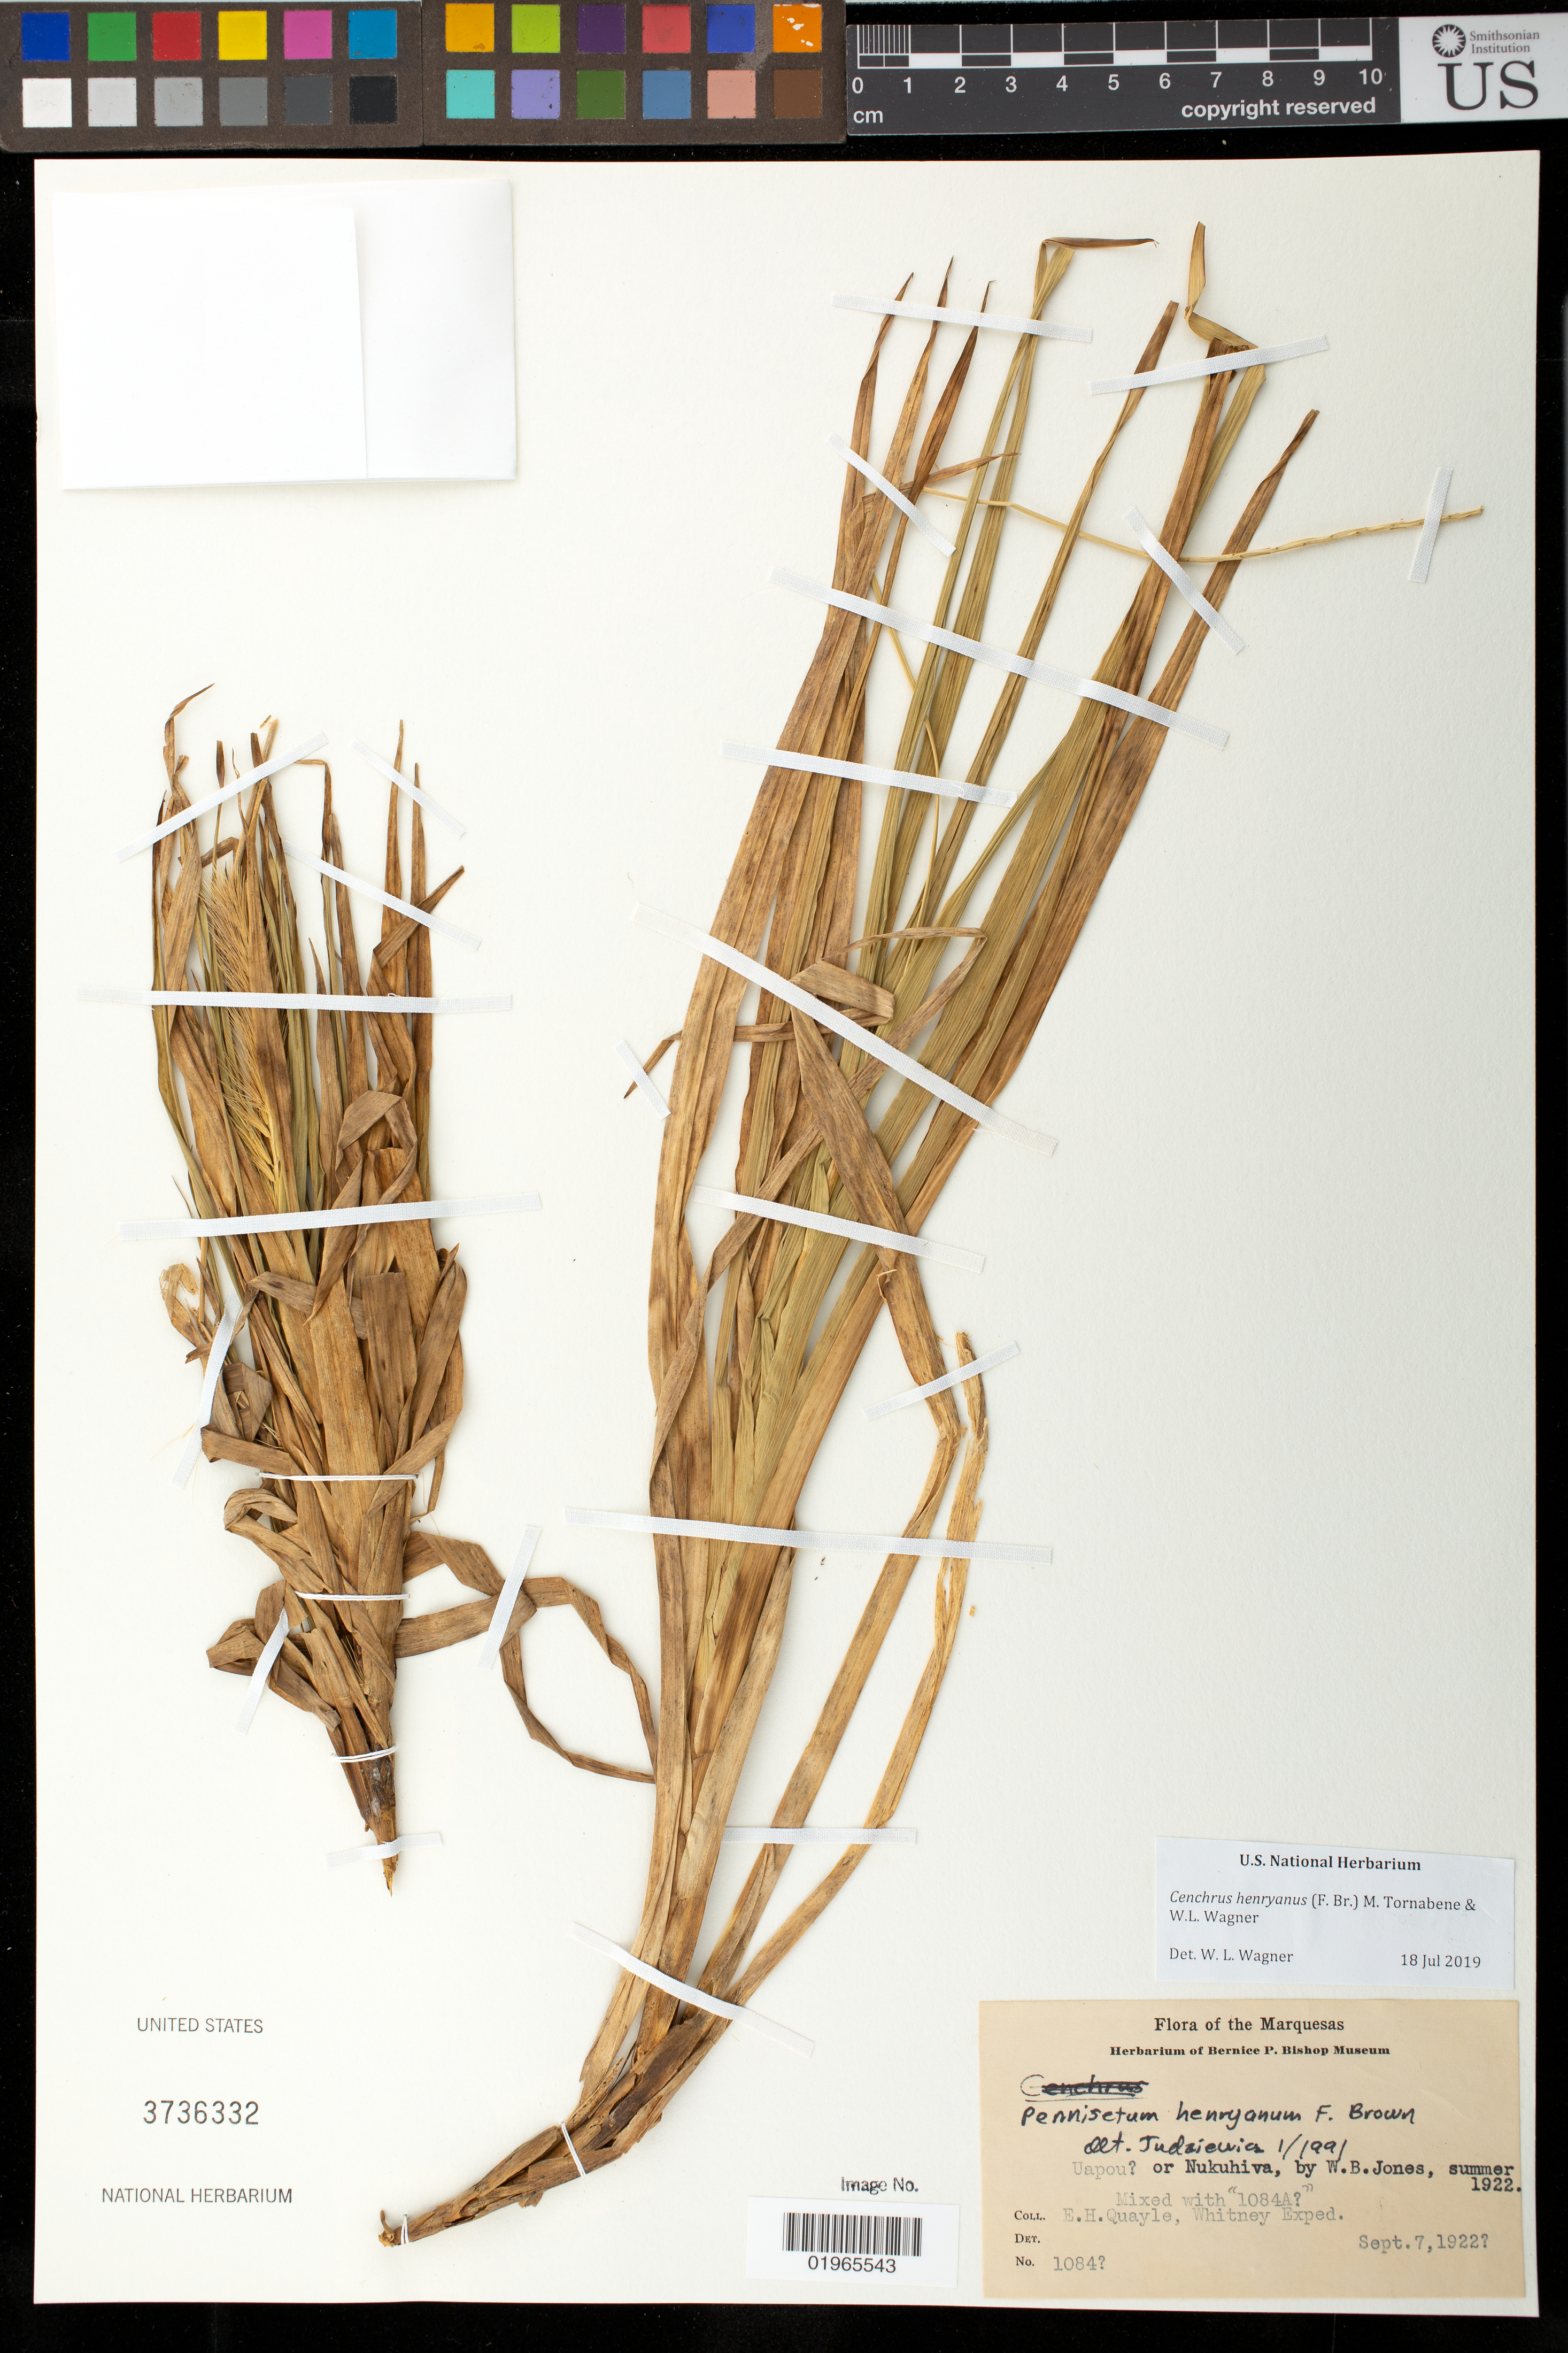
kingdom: Plantae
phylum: Tracheophyta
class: Liliopsida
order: Poales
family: Poaceae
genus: Cenchrus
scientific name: Cenchrus henryanus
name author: (F. Br.) M.W. Tornab. & W.L. Wagner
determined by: Wagner, W. L., (BOT), Smithsonian Institution - National Museum of Natural History (UNITED STATES)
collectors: E. Quayle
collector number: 1084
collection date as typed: Sept. 7, 1922?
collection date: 1922-09-07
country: French Polynesia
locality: Ua Pou? or Nuku Hiva, by W.B. Jones, summer 1922.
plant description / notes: Formerly mixed with 1084A, but separated when mounted.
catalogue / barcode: US 3736332